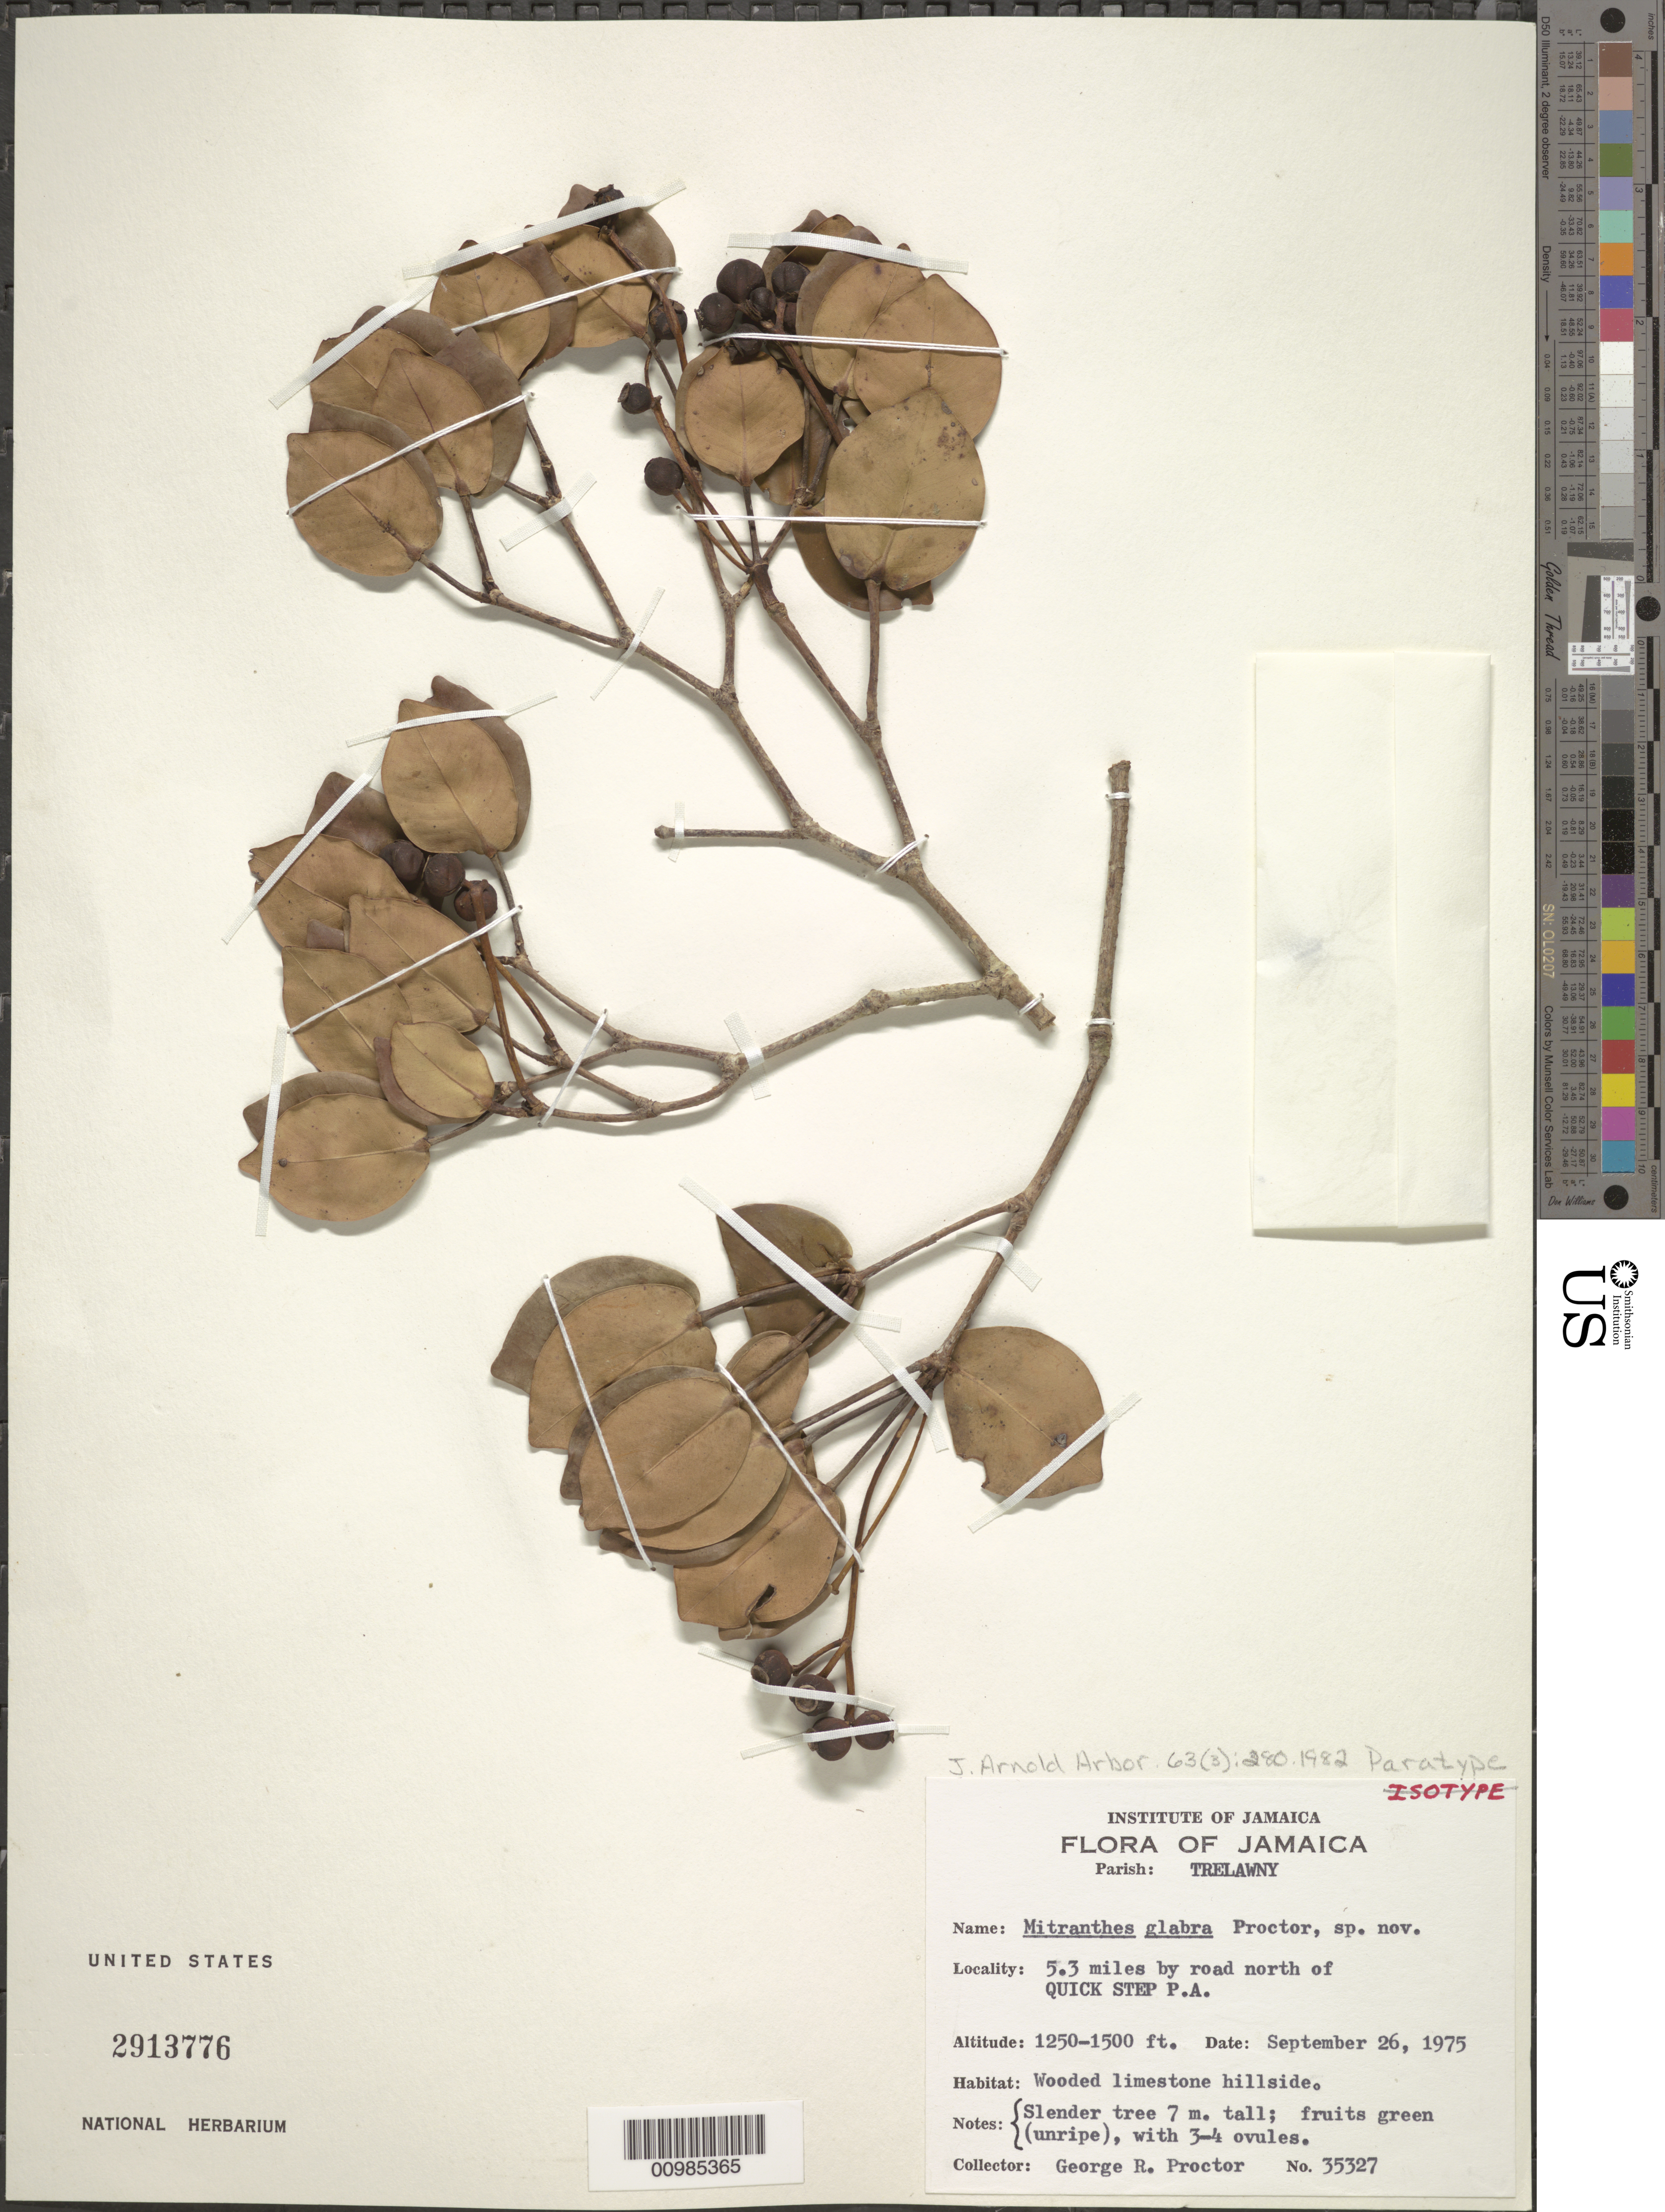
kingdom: Plantae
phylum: Tracheophyta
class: Magnoliopsida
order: Myrtales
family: Myrtaceae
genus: Myrcia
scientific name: Myrcia psilophylla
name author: Flickinger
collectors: G. R. Proctor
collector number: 35327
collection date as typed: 26 Sep 1975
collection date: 1975-09-26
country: Jamaica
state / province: Trelawny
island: Jamaica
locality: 5.3 miles by road N. of Quick Step P.A.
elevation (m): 381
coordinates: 0 N, 0 E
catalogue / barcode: US 2913776